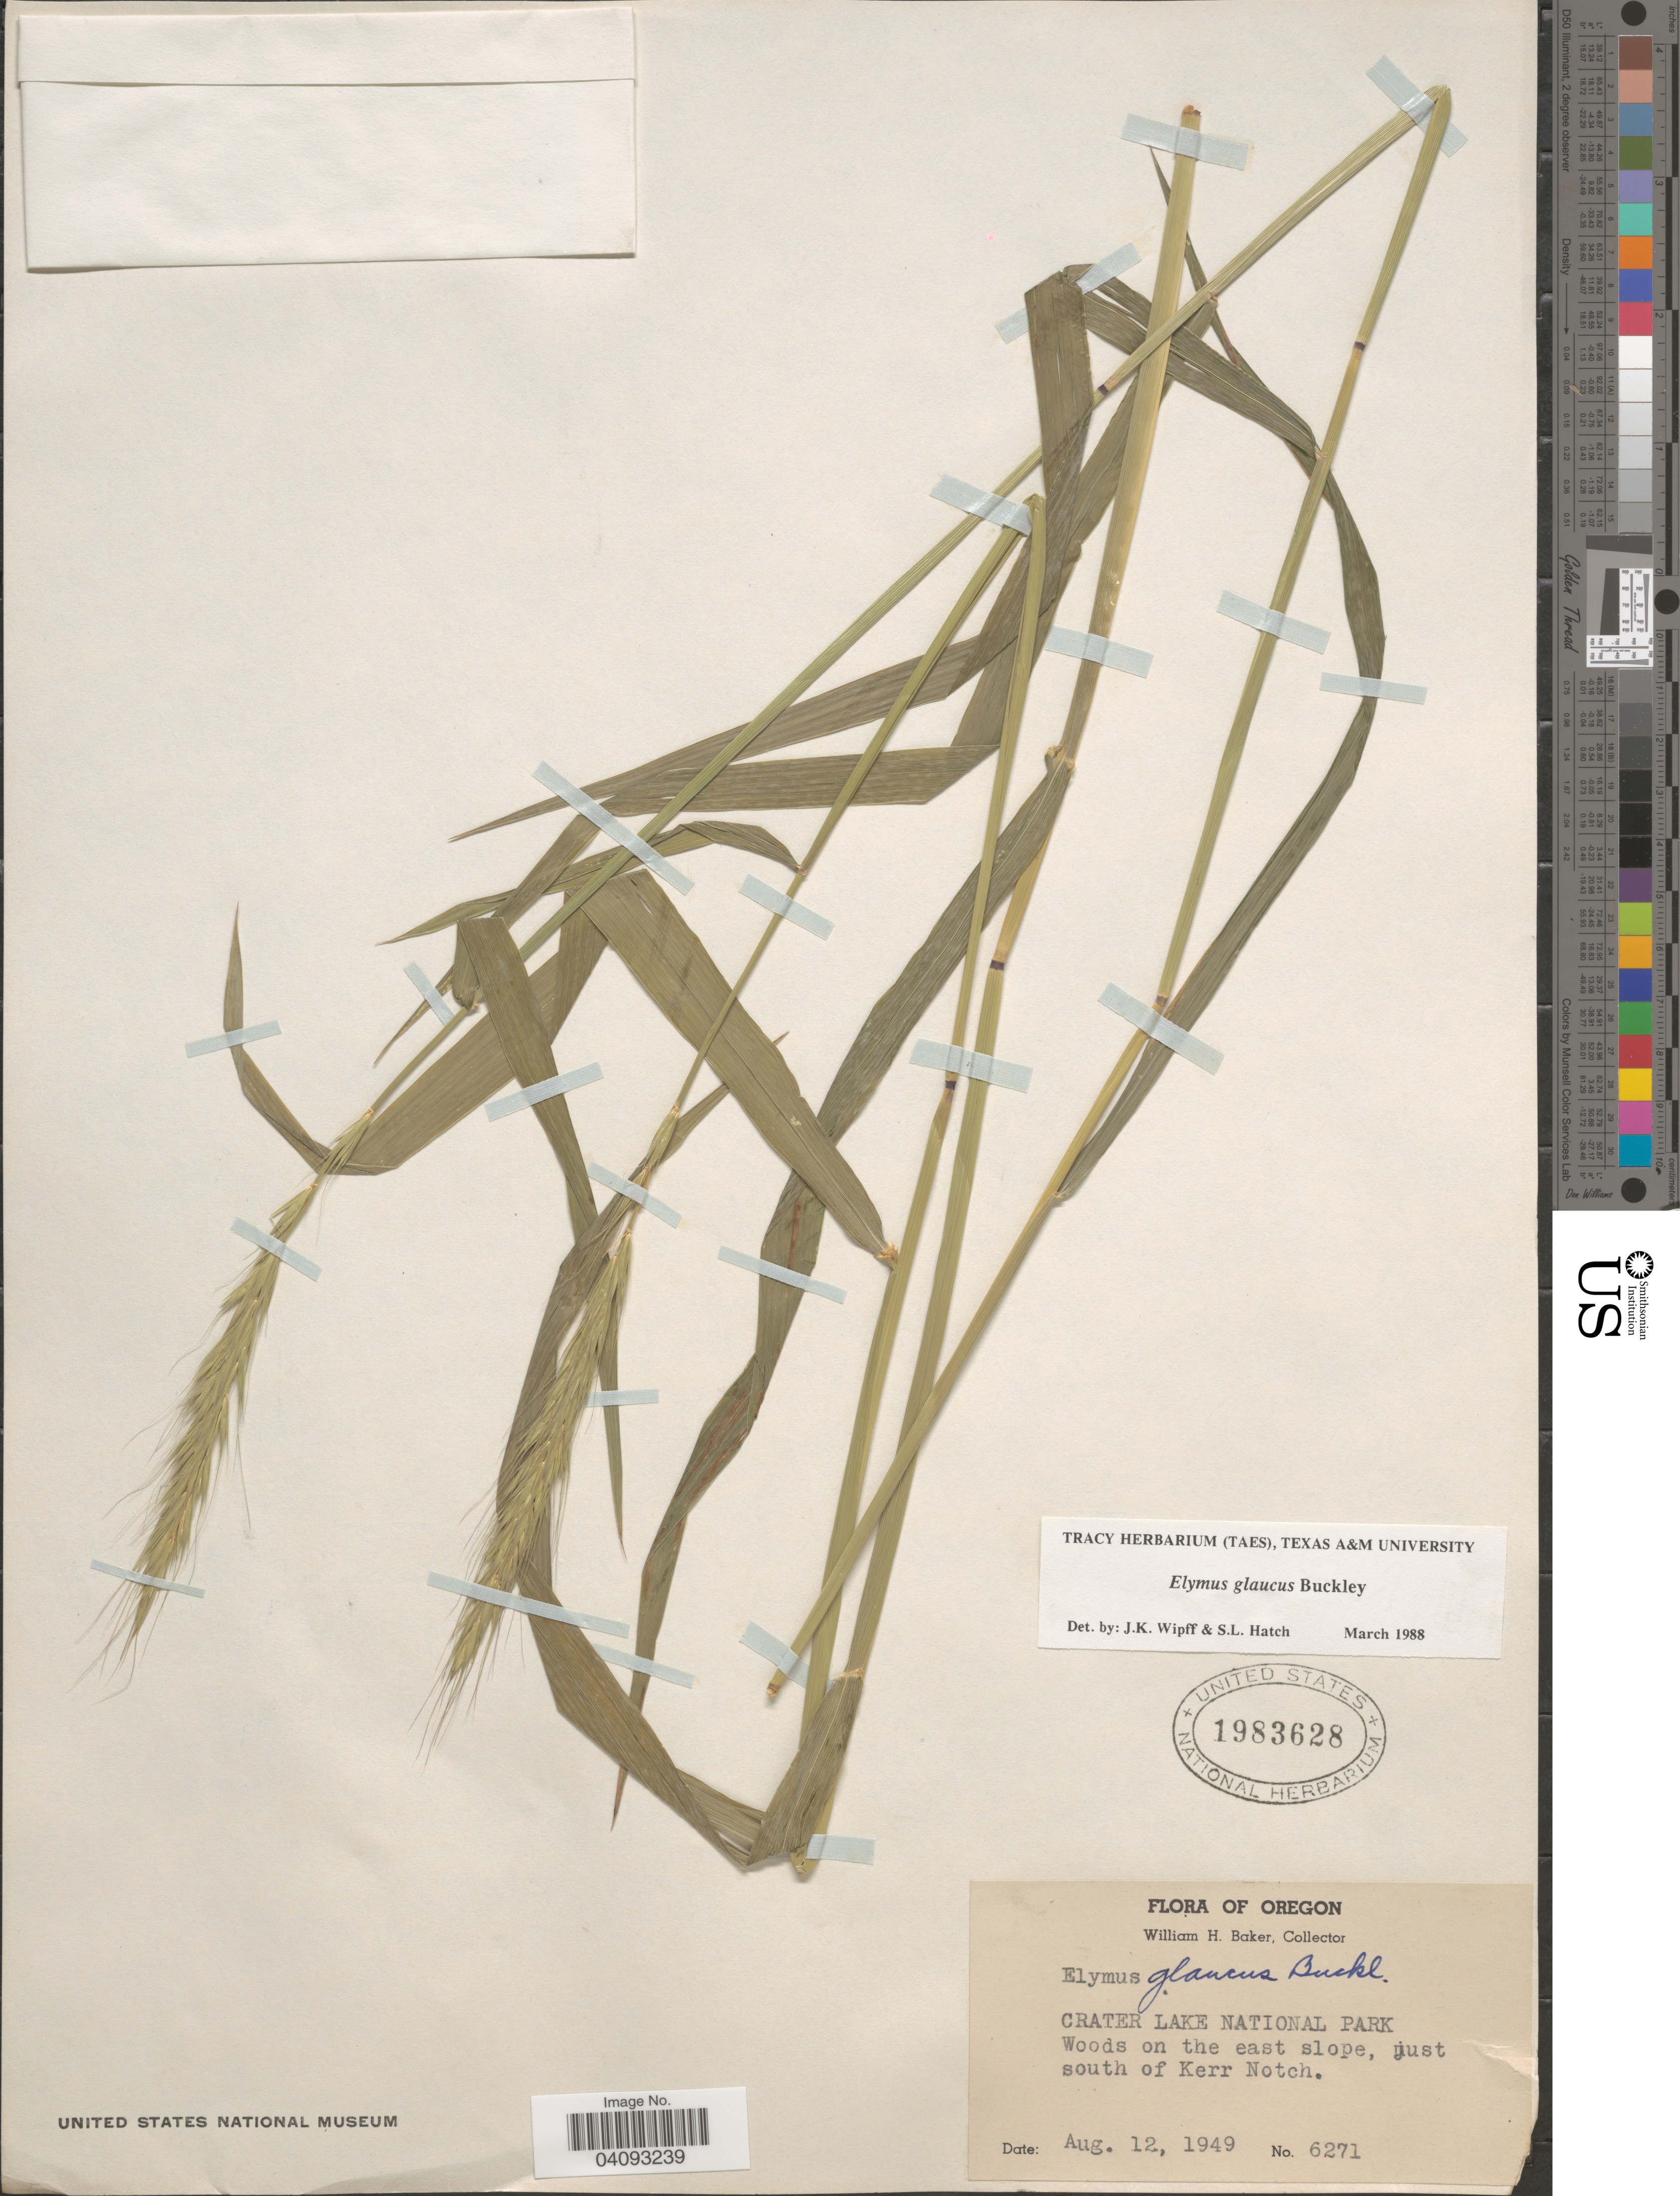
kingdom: Plantae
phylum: Tracheophyta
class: Liliopsida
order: Poales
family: Poaceae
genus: Elymus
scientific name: Elymus glaucus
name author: Buckley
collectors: W. H. Baker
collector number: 6271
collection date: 1949-08-12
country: United States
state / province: Oregon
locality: Crater Lake National Park. Woods on the east slope, just south of Kerr Notch.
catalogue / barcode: US 1983628